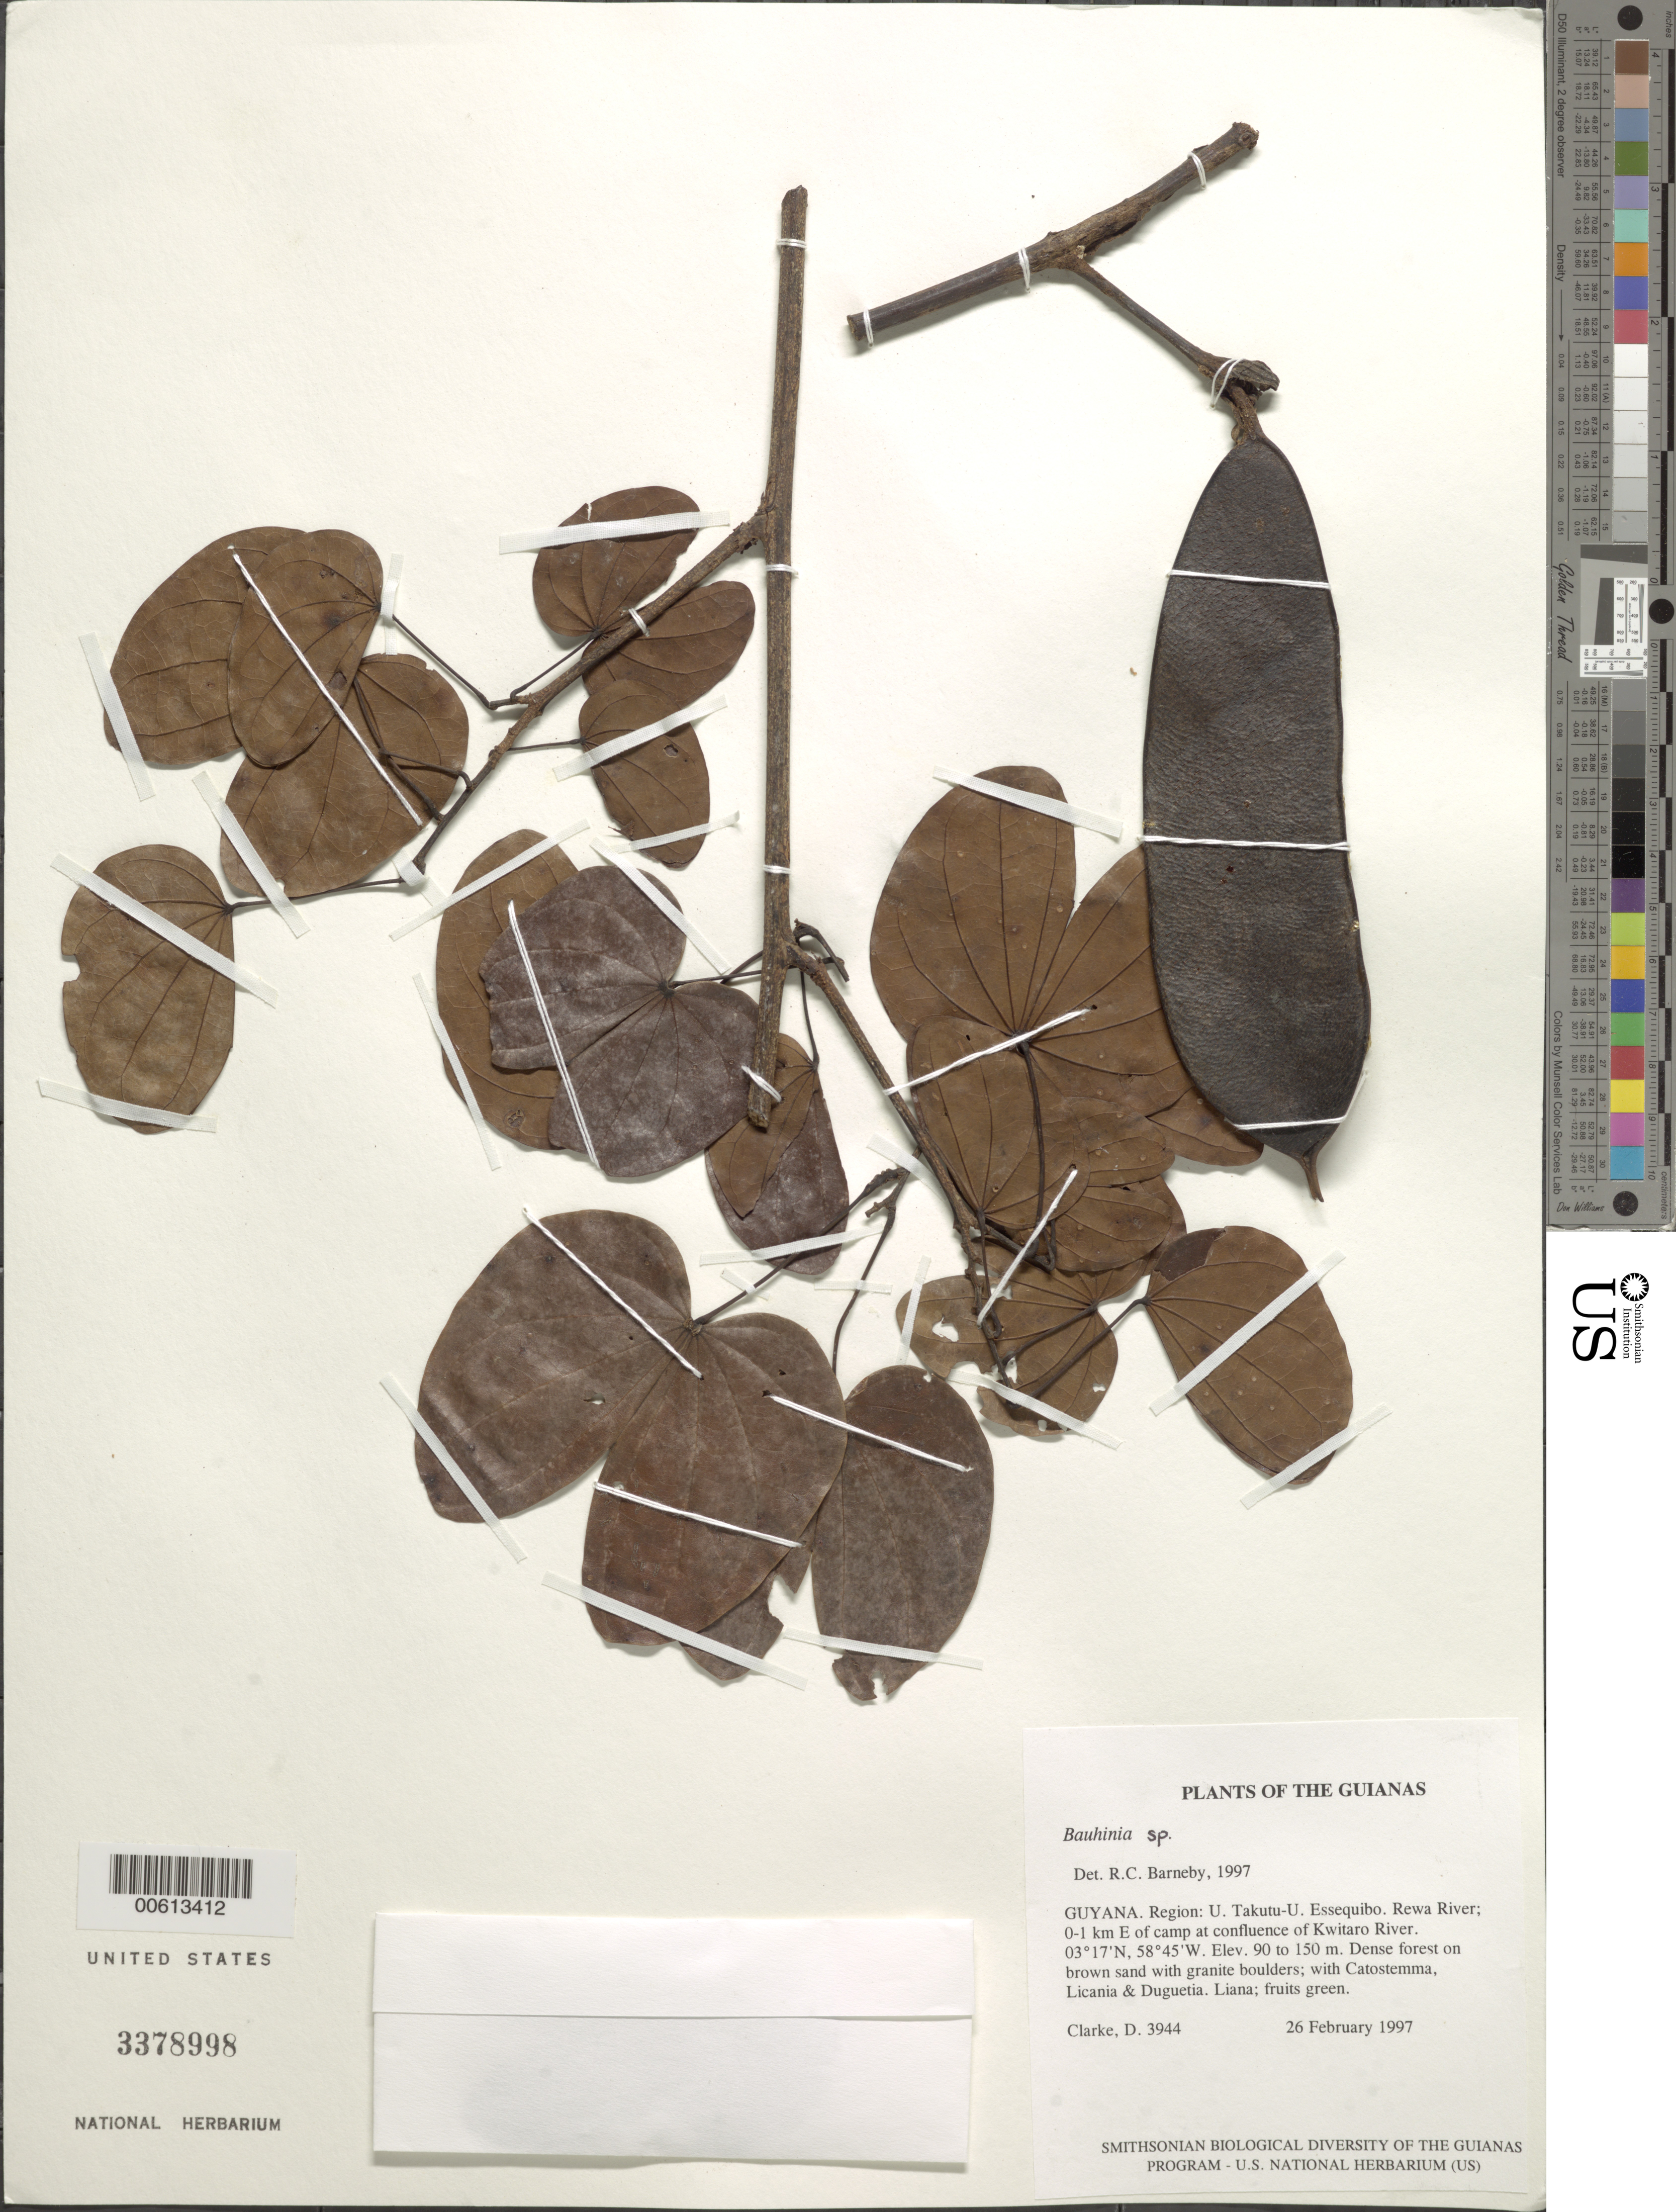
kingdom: Plantae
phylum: Tracheophyta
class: Magnoliopsida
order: Fabales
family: Fabaceae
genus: Bauhinia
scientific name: Bauhinia sp.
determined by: Barneby, Rupert C., (NY)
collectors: H. D. Clarke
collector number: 3944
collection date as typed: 26 February 1997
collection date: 1997-02-26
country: Guyana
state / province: U. Takutu-U. Essequibo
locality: Rewa River; 0-1 km E of camp at confluence of Kwitaro River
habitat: Dense forest on brown sand with granite boulders; with Catostemma, Licania & Duguetia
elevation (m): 90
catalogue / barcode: US 3378998